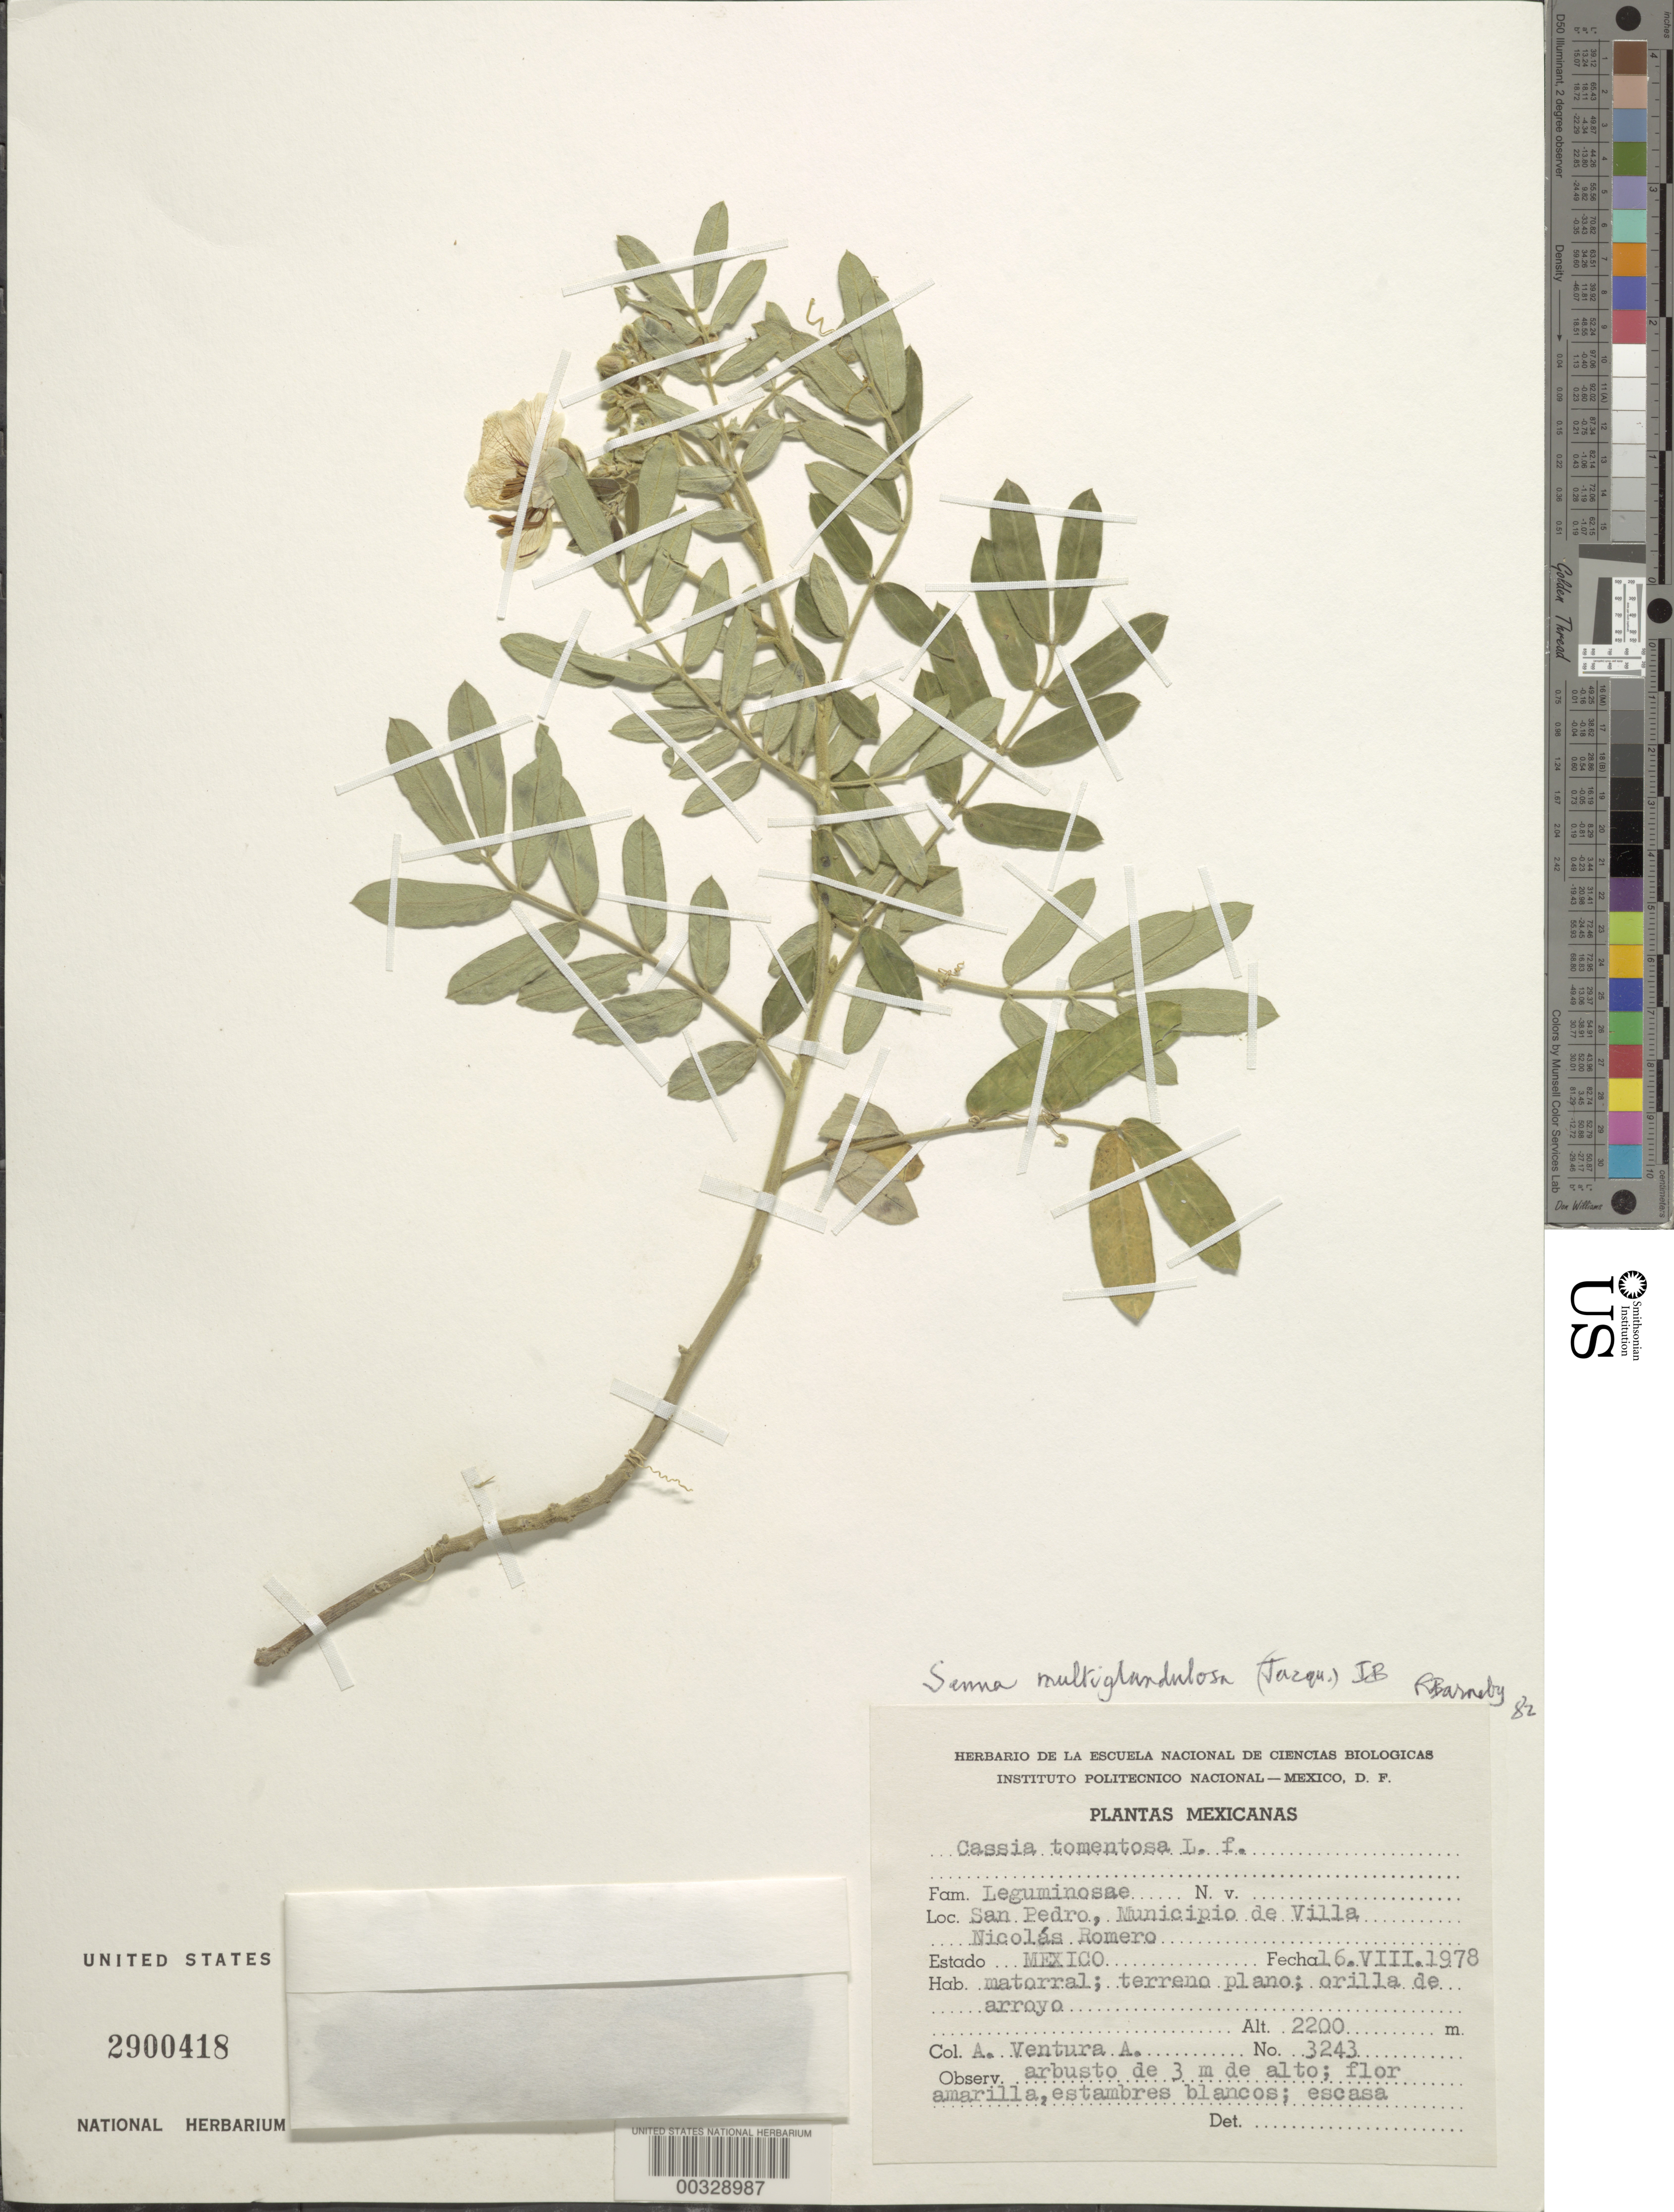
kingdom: Plantae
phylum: Tracheophyta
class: Magnoliopsida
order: Fabales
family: Fabaceae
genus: Senna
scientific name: Senna multiglandulosa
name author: (Jacq.) H.S. Irwin & Barneby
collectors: F. Ventura A.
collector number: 3243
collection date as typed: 16 Aug 1978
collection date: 1978-08-16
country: Mexico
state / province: México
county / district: Nicolás Romero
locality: Villa Nicolas Romero Mun. (?), San Pedro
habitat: Thicket; edge of arroyo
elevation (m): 2200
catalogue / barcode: US 2900418